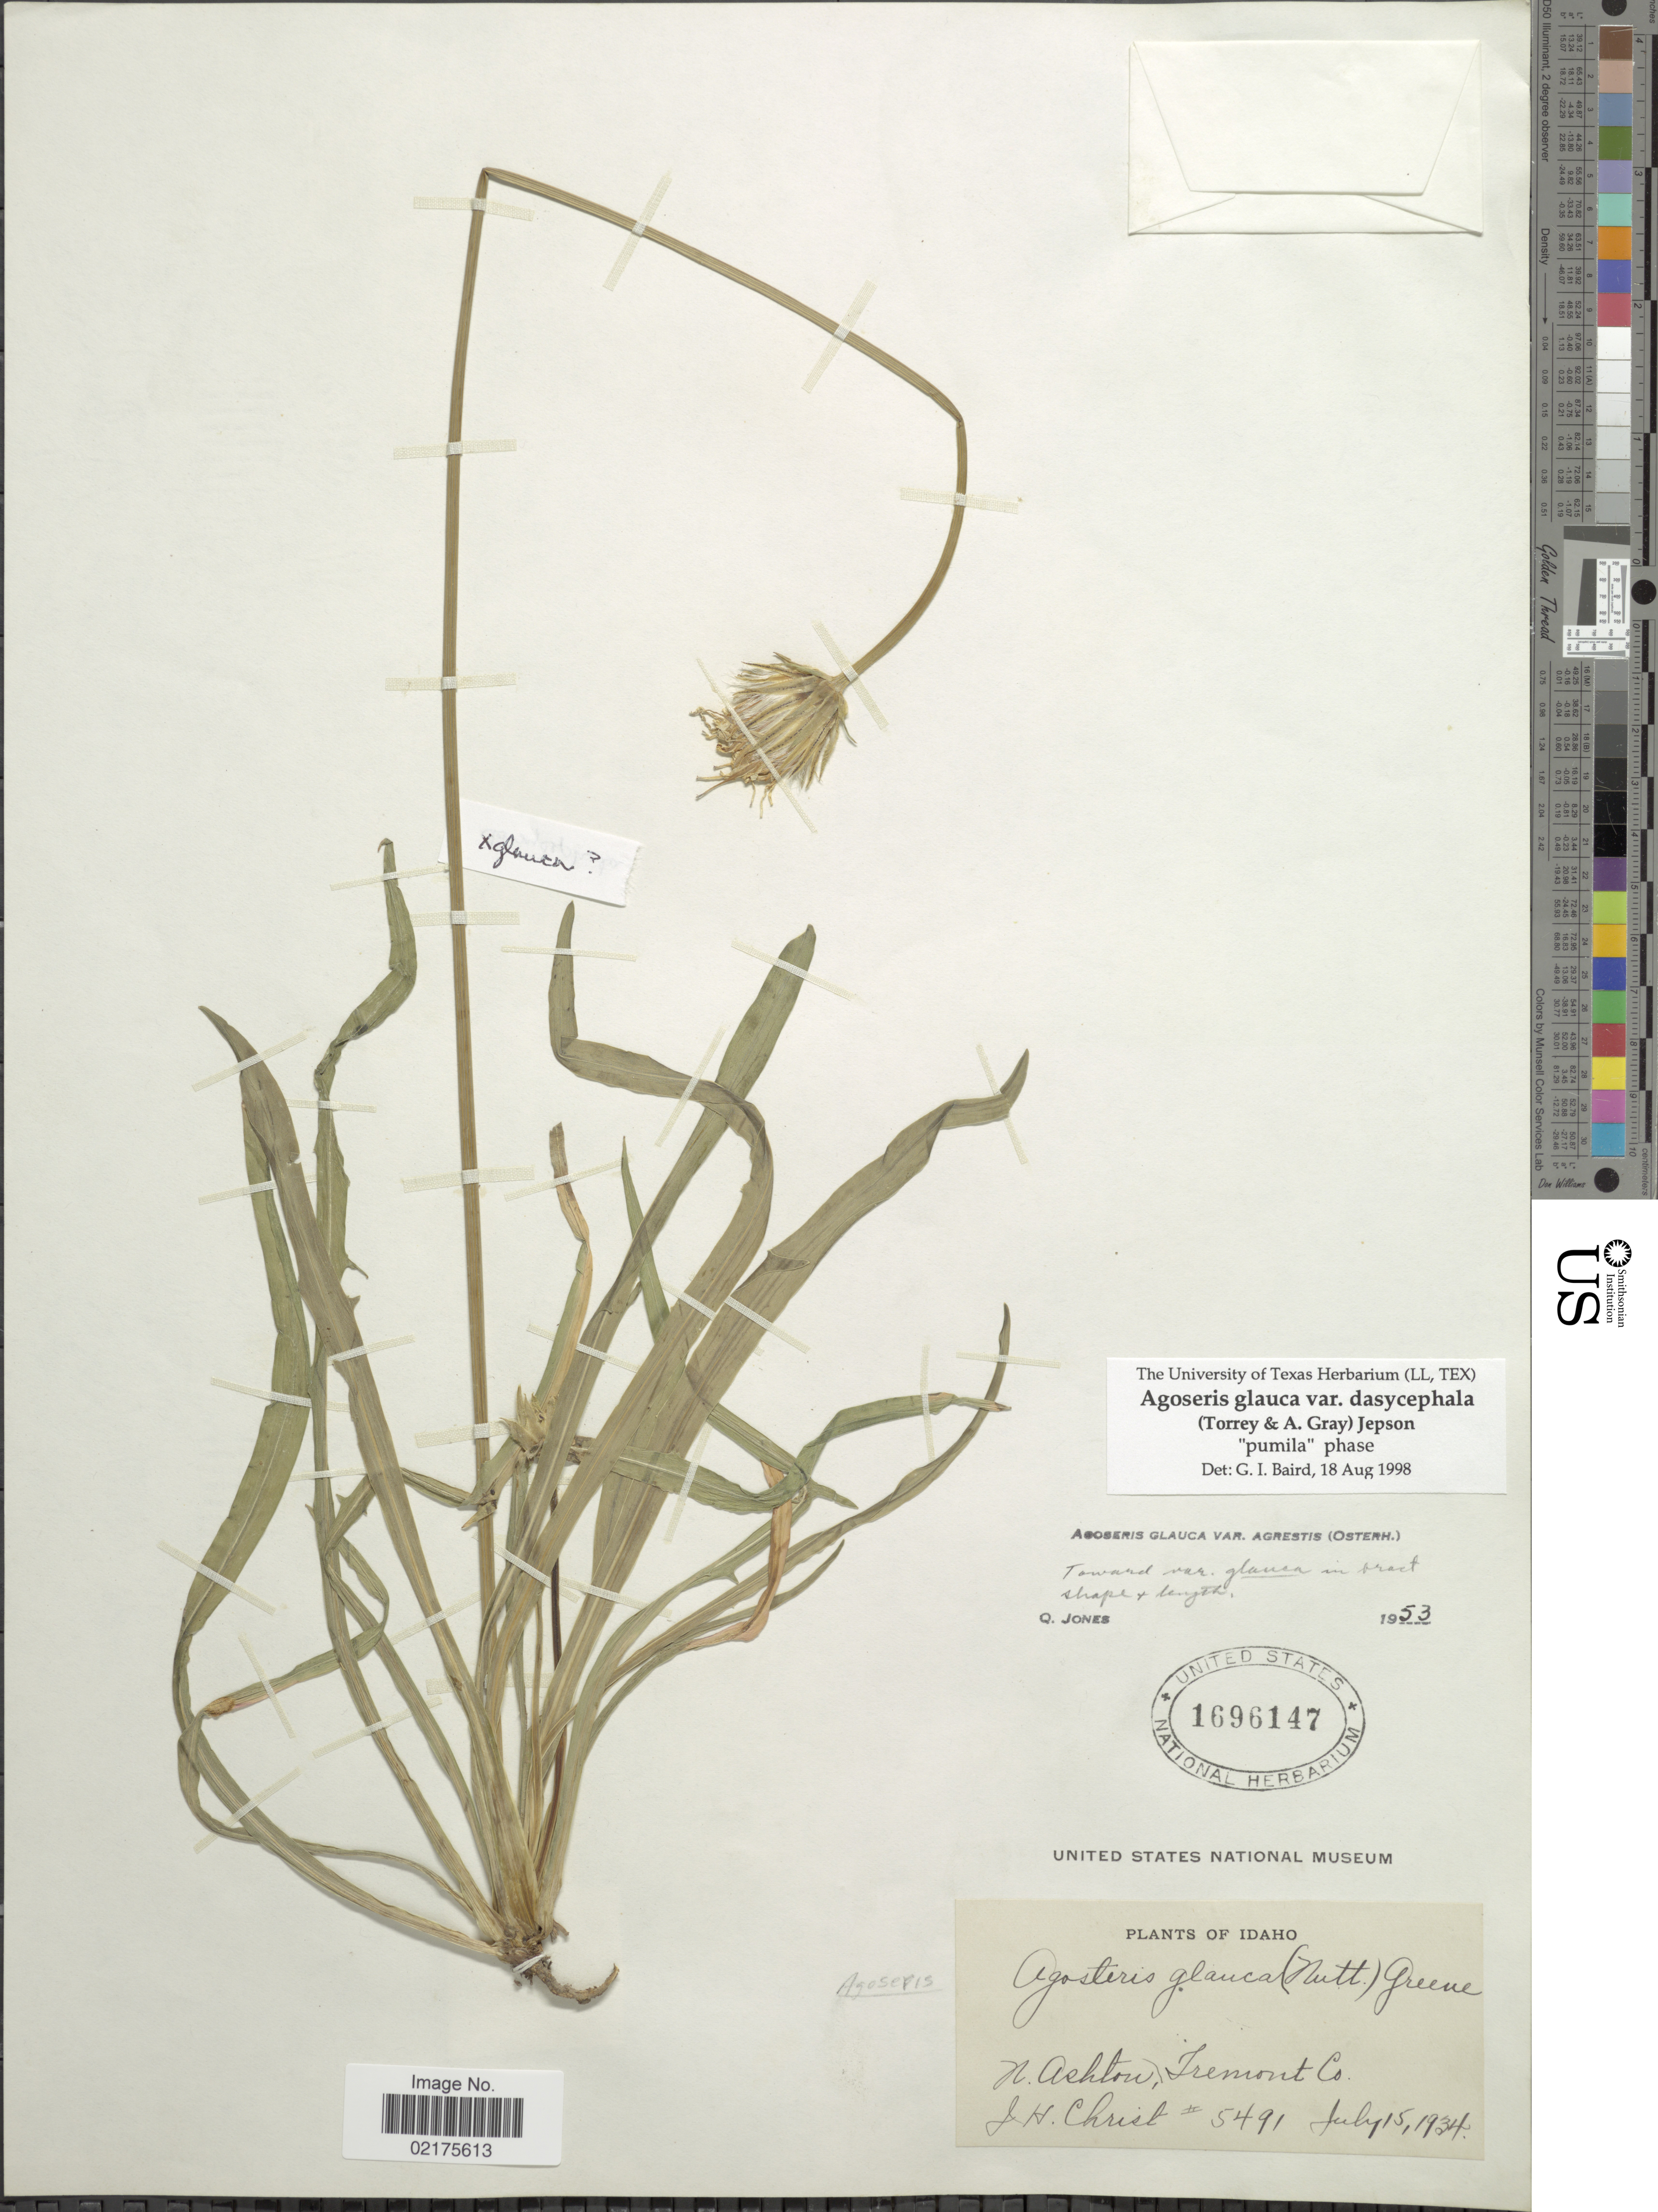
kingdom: Plantae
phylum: Tracheophyta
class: Magnoliopsida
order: Asterales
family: Asteraceae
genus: Agoseris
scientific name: Agoseris glauca var. dasycephala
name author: (Torr. & A. Gray) Jeps.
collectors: J. H. Christ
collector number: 5491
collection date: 1934-07-15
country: United States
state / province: Idaho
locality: N. Ashton, Fremont Co.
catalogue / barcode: US 1696147